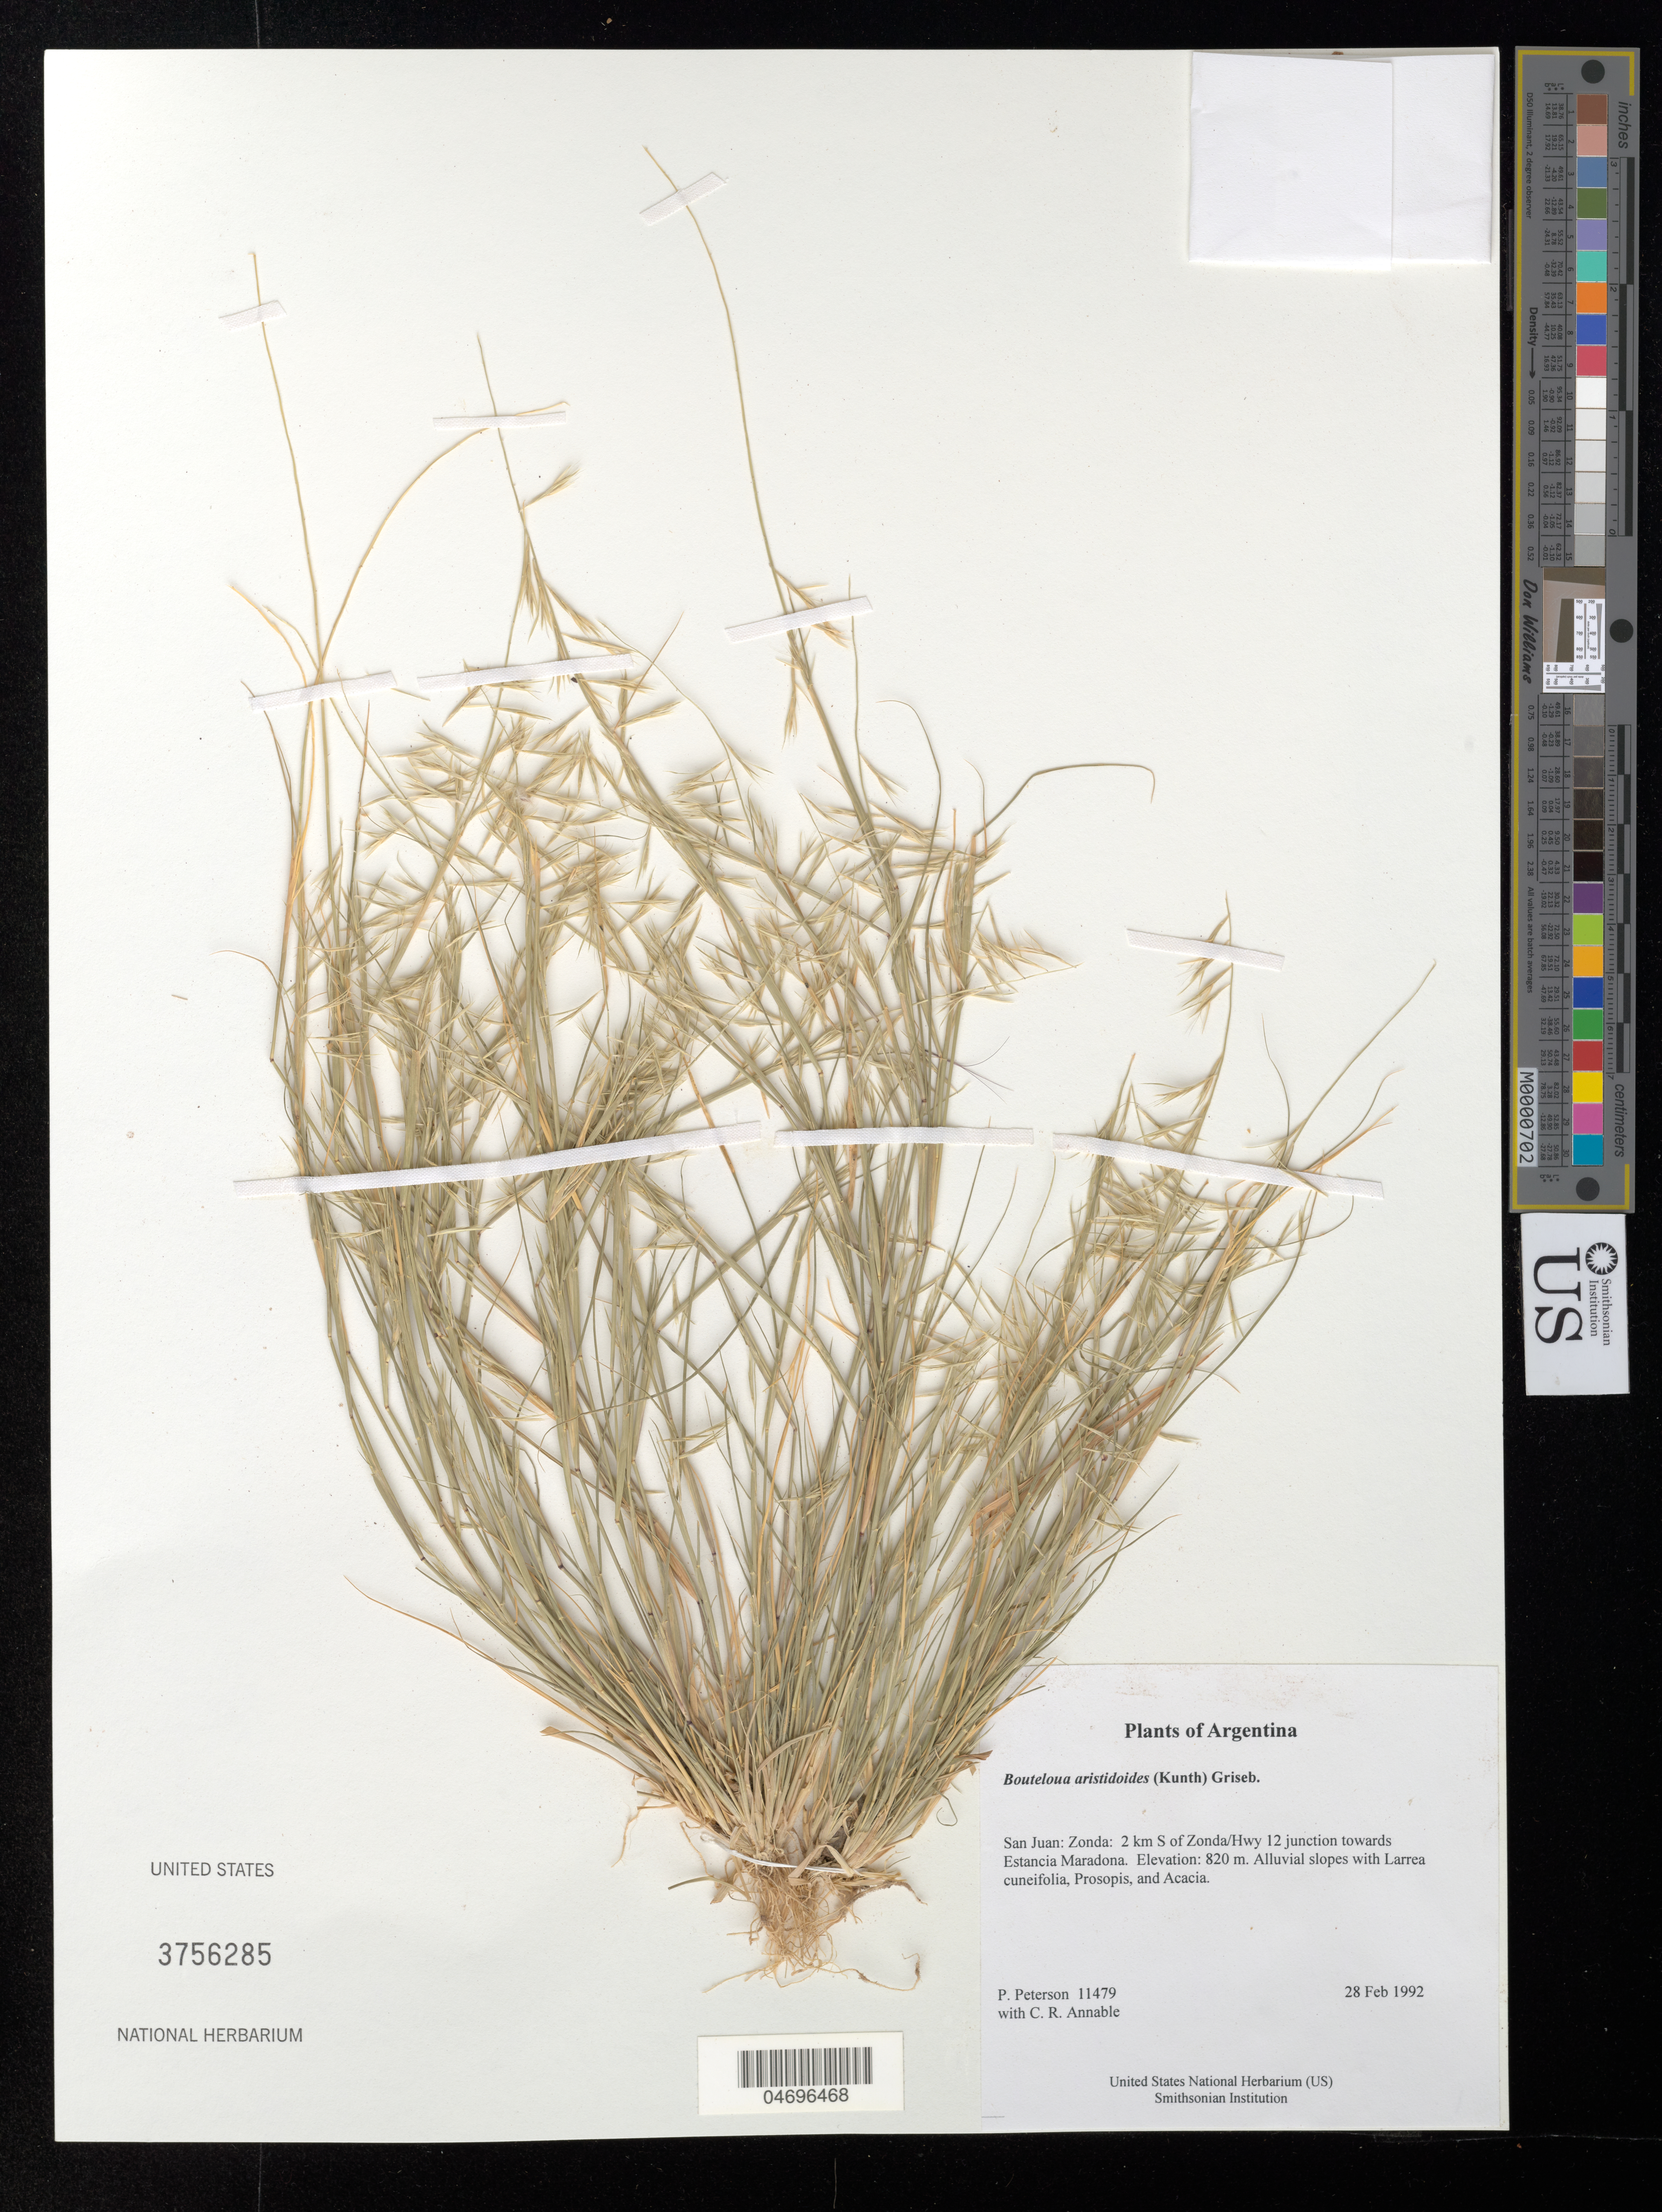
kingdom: Plantae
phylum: Tracheophyta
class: Liliopsida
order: Poales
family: Poaceae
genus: Bouteloua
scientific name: Bouteloua aristidoides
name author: (Kunth) Griseb.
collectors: P. M. Peterson & C. R. Annable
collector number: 11479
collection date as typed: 28 Feb 1992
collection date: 1992-02-28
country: Argentina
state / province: San Juan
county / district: Zonda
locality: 2 km S of Zonda/Hwy 12 junction towards Estancia Maradona.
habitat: Alluvial slopes with Larrea cuneifolia, Prosopis, and Acacia.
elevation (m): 820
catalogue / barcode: US 3756285